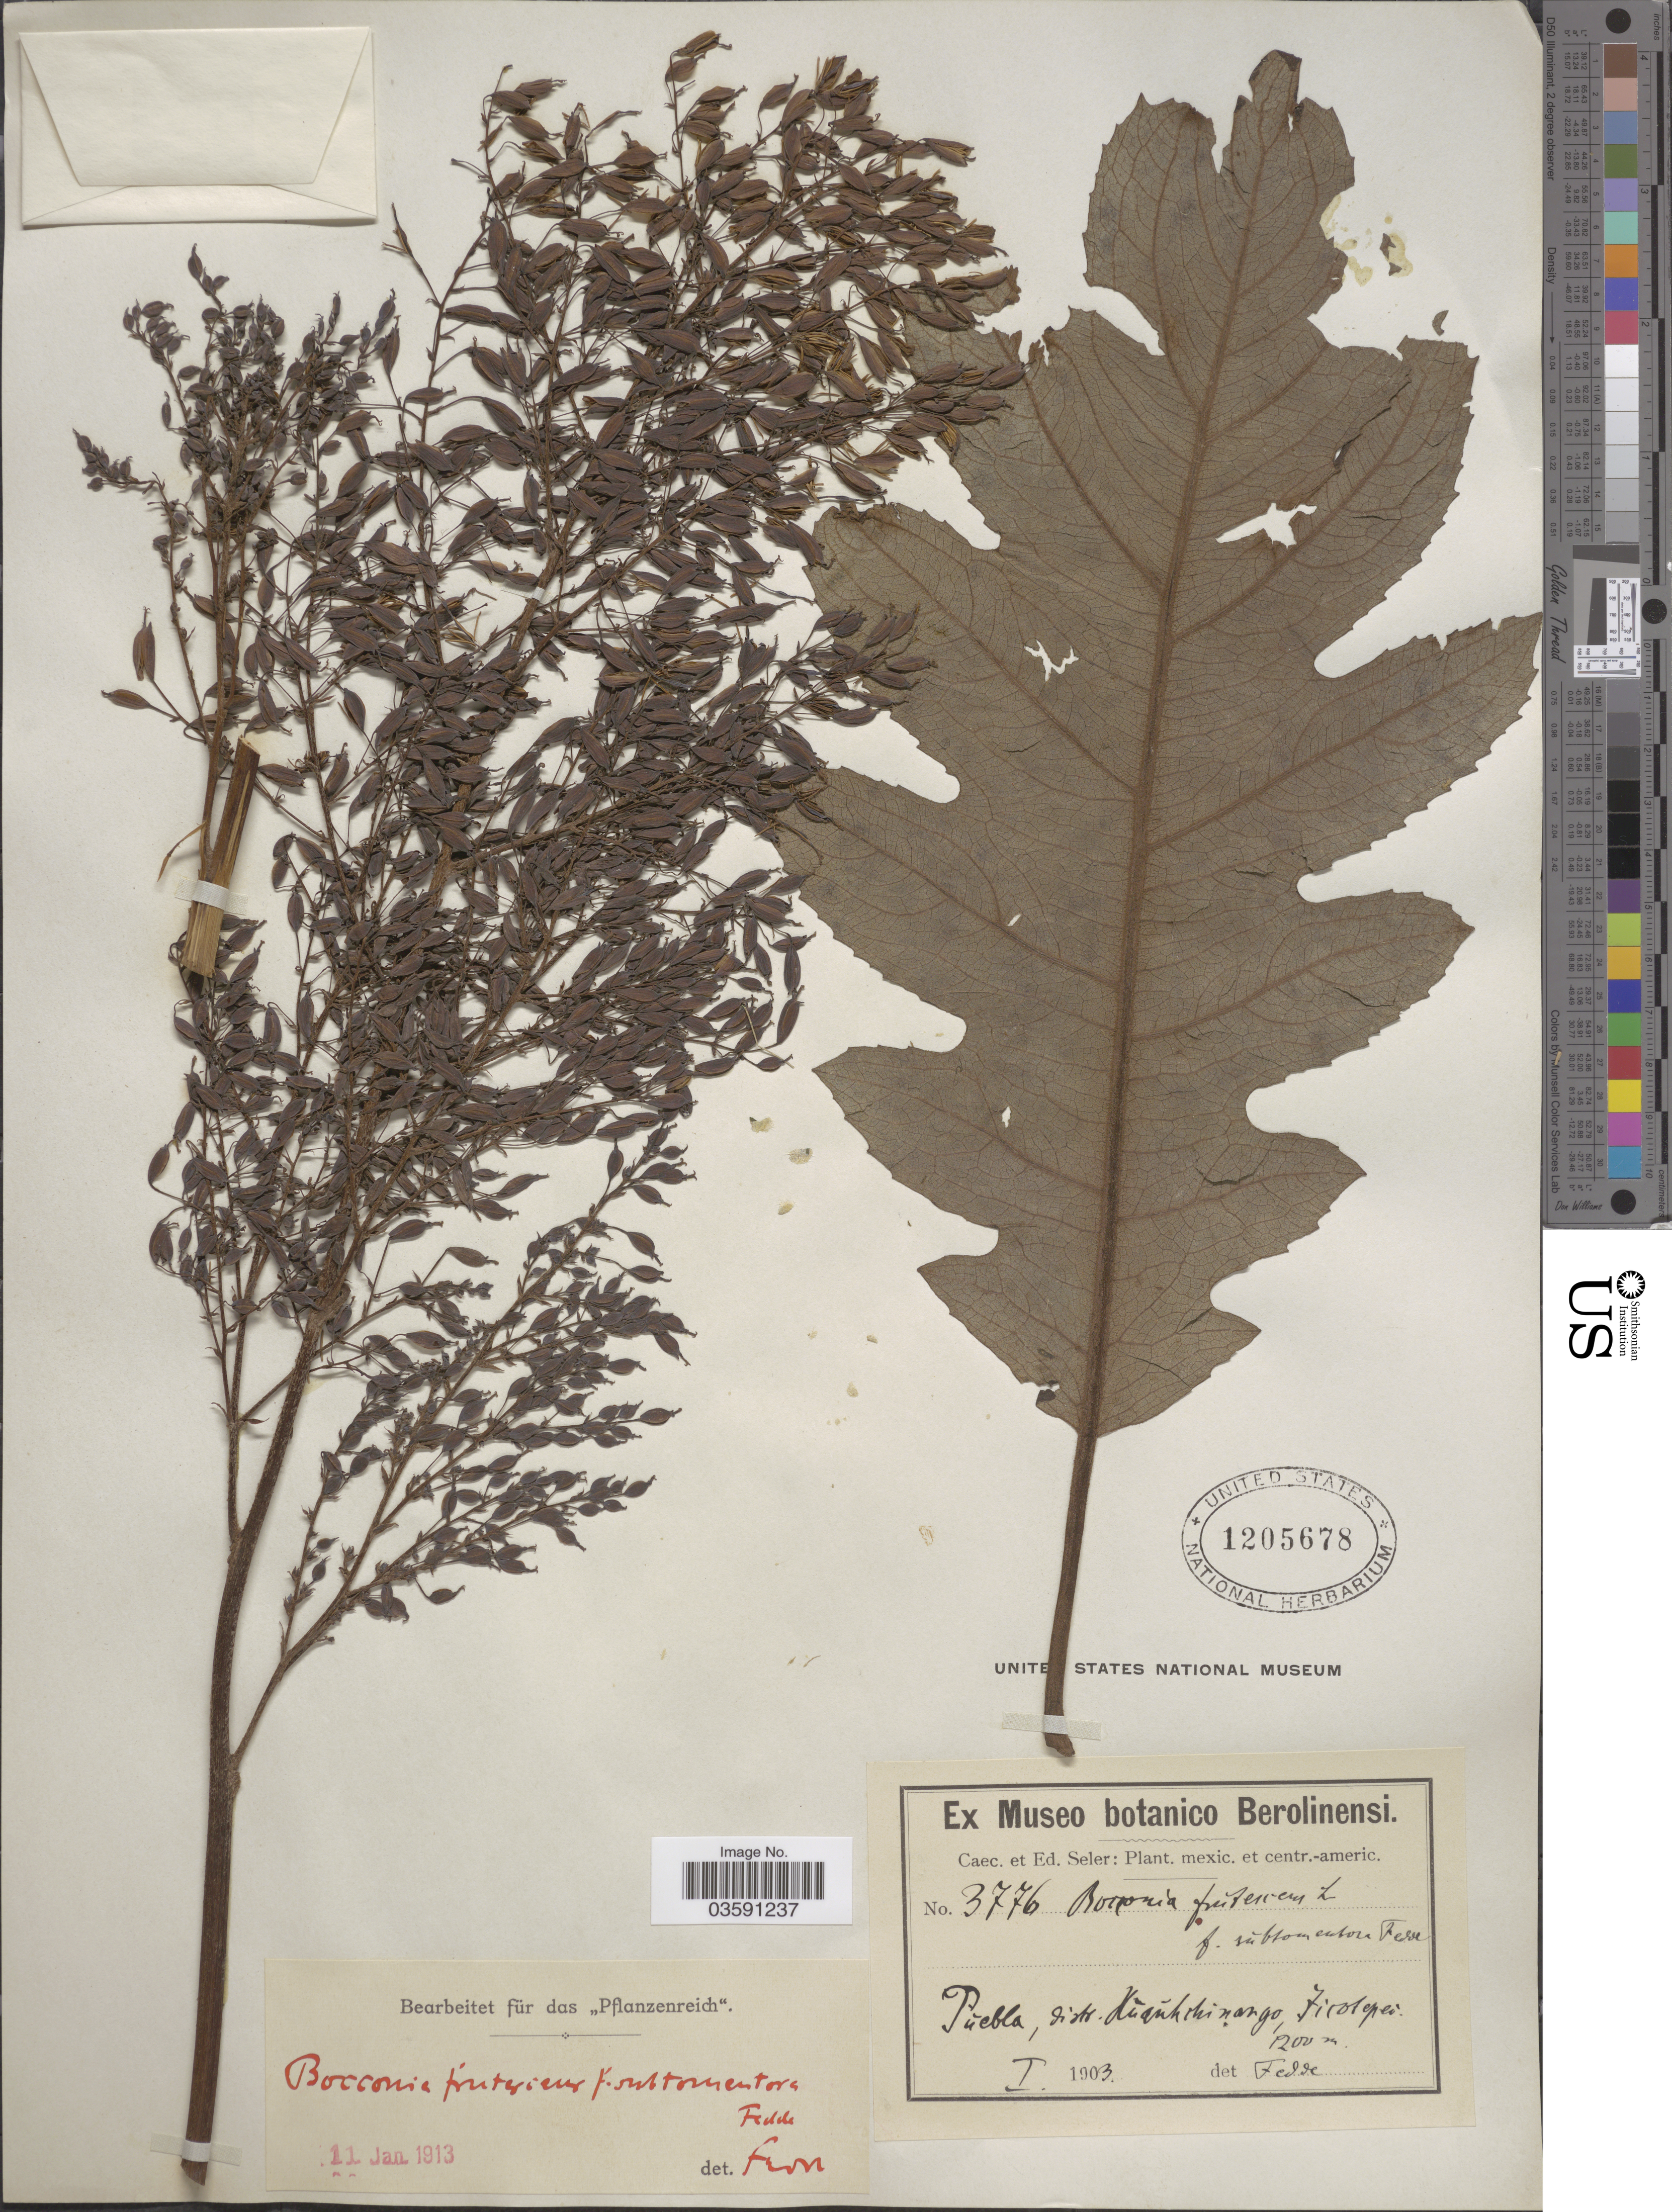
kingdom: Plantae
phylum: Tracheophyta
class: Magnoliopsida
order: Ranunculales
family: Papaveraceae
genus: Bocconia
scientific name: Bocconia frutescens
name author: L.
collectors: C. Seler & E. G. Seler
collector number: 3776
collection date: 1903-01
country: Mexico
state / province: Puebla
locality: Distr. Huauhchinango, Xicotepec.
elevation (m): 1200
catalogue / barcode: US 1205678